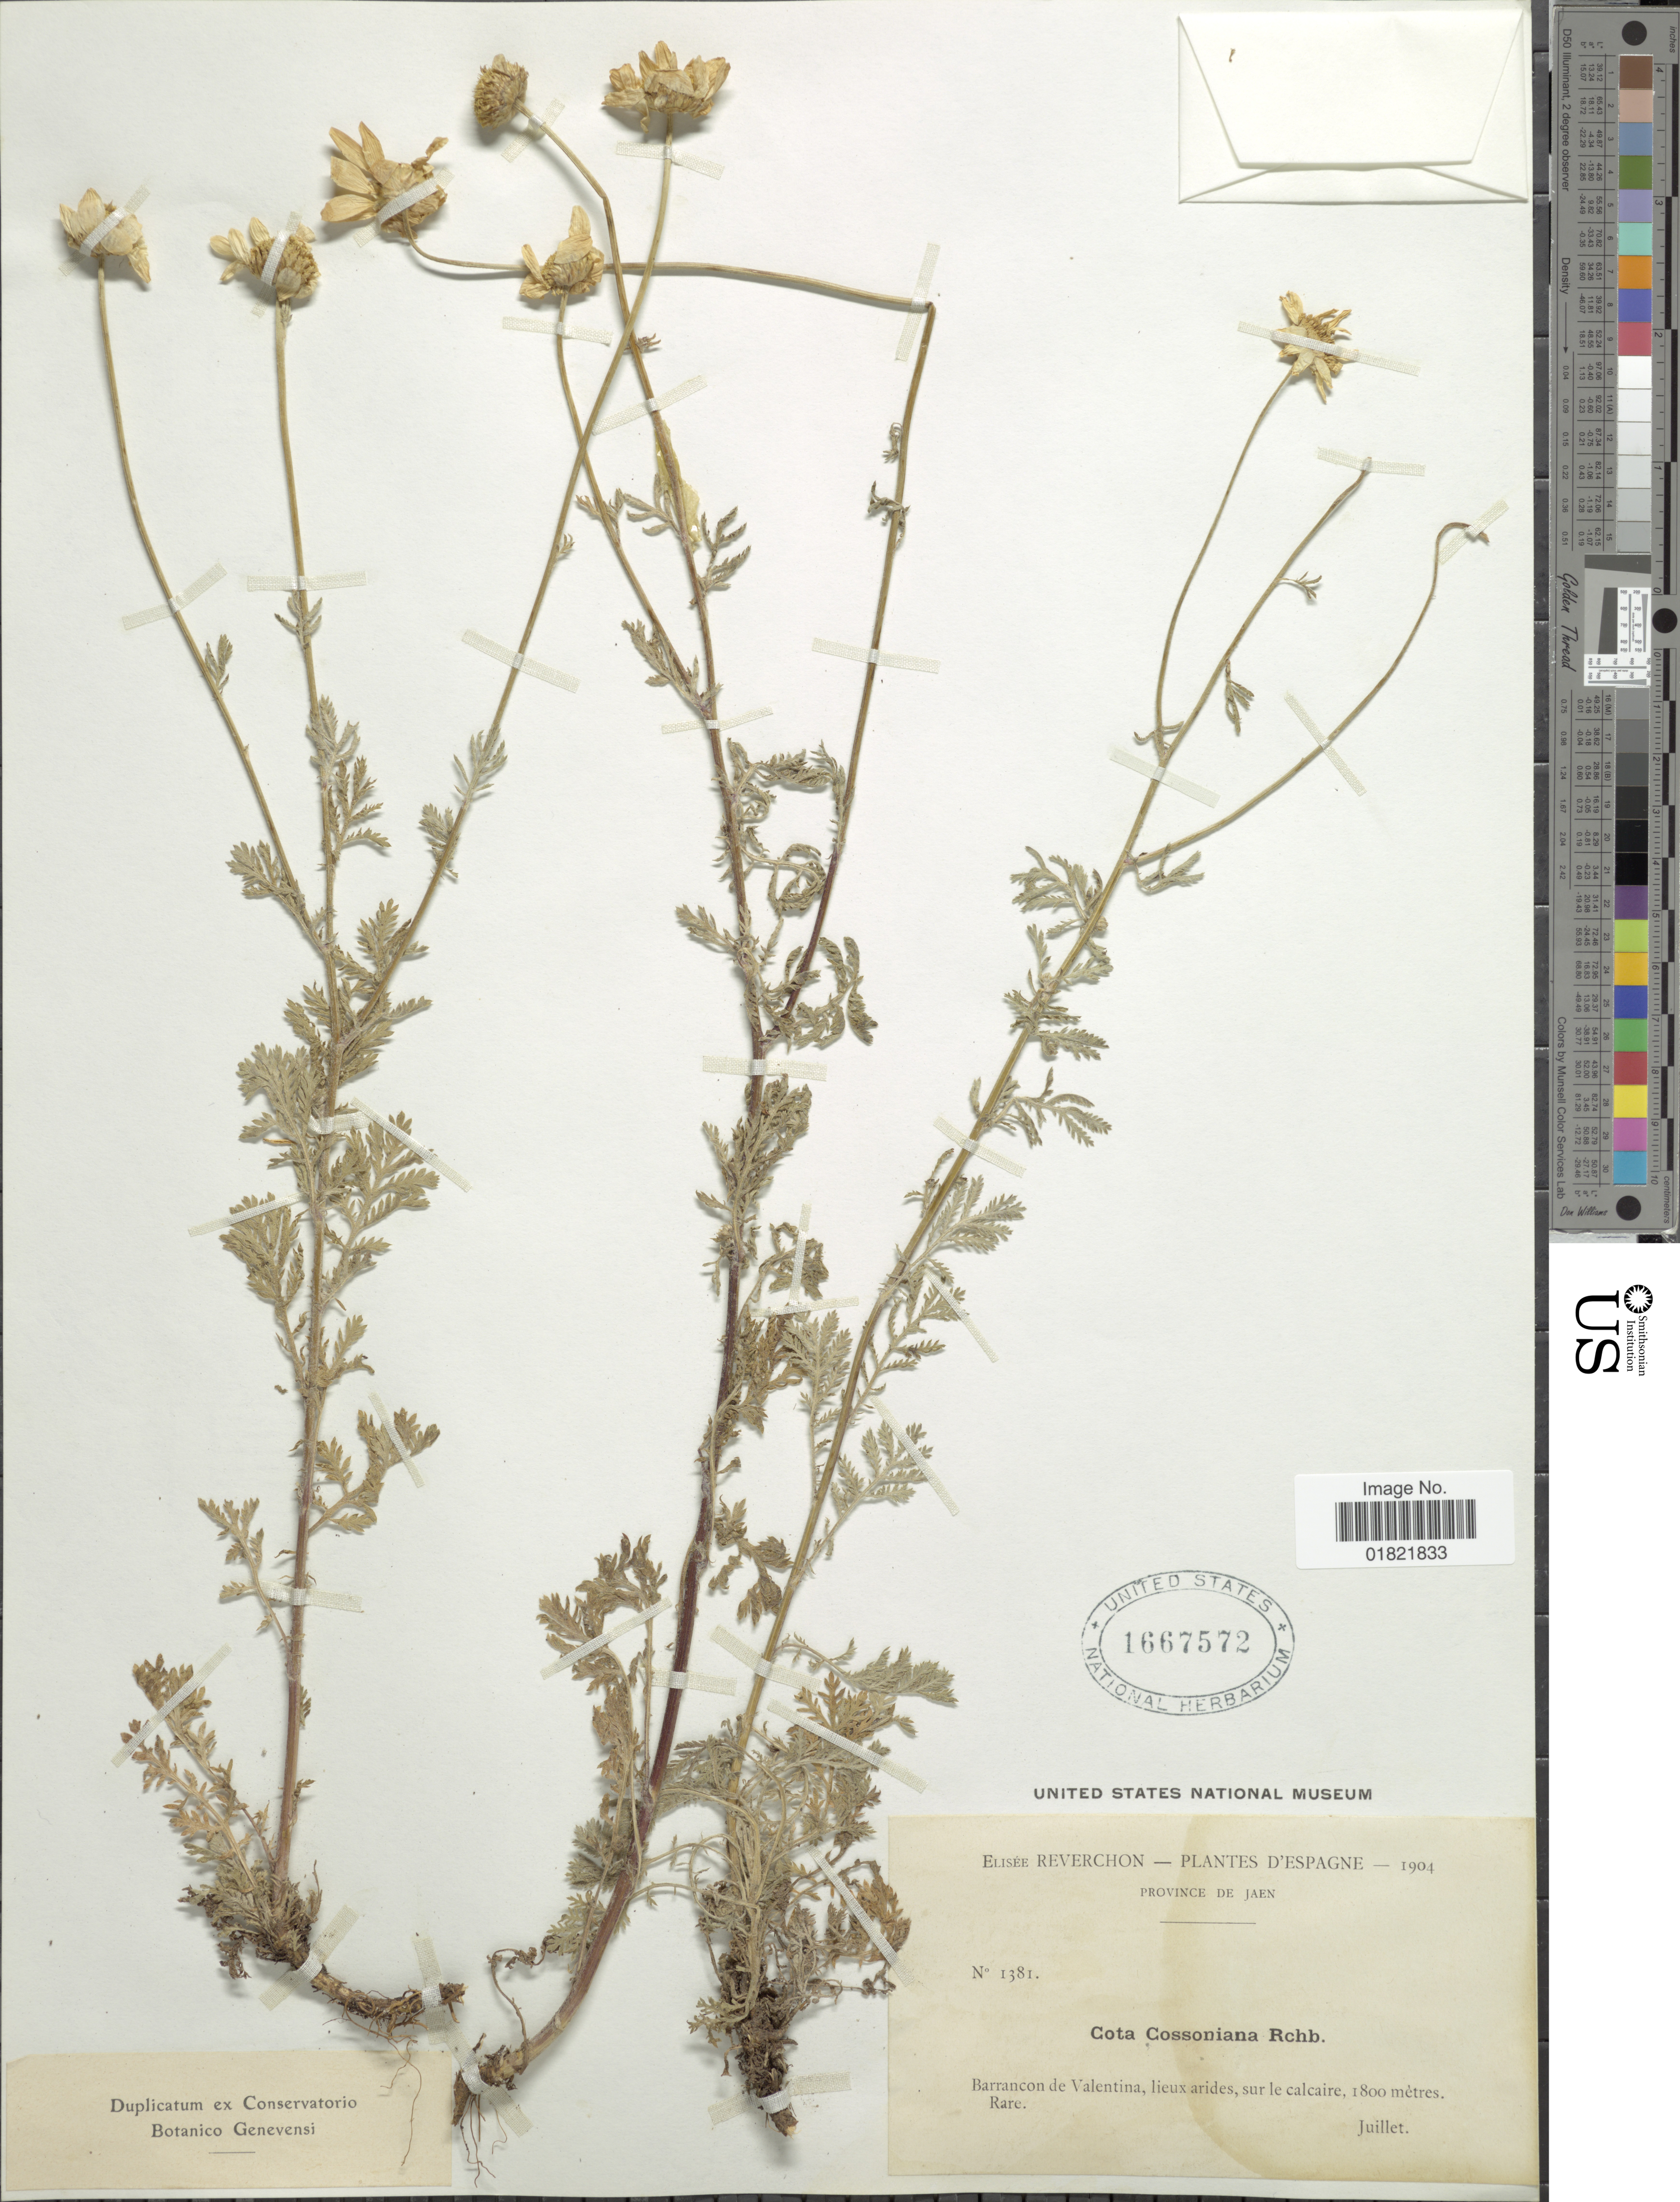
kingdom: Plantae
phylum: Tracheophyta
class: Magnoliopsida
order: Asterales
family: Asteraceae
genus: Anthemis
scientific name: Anthemis cossoniana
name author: Rchb.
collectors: E. Reverchon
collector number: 1381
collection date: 1904-07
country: Spain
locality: Province De Jaen, Barrancon de Valentina, lieux arides, sur le calcaire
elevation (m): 1800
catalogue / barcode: US 1667572